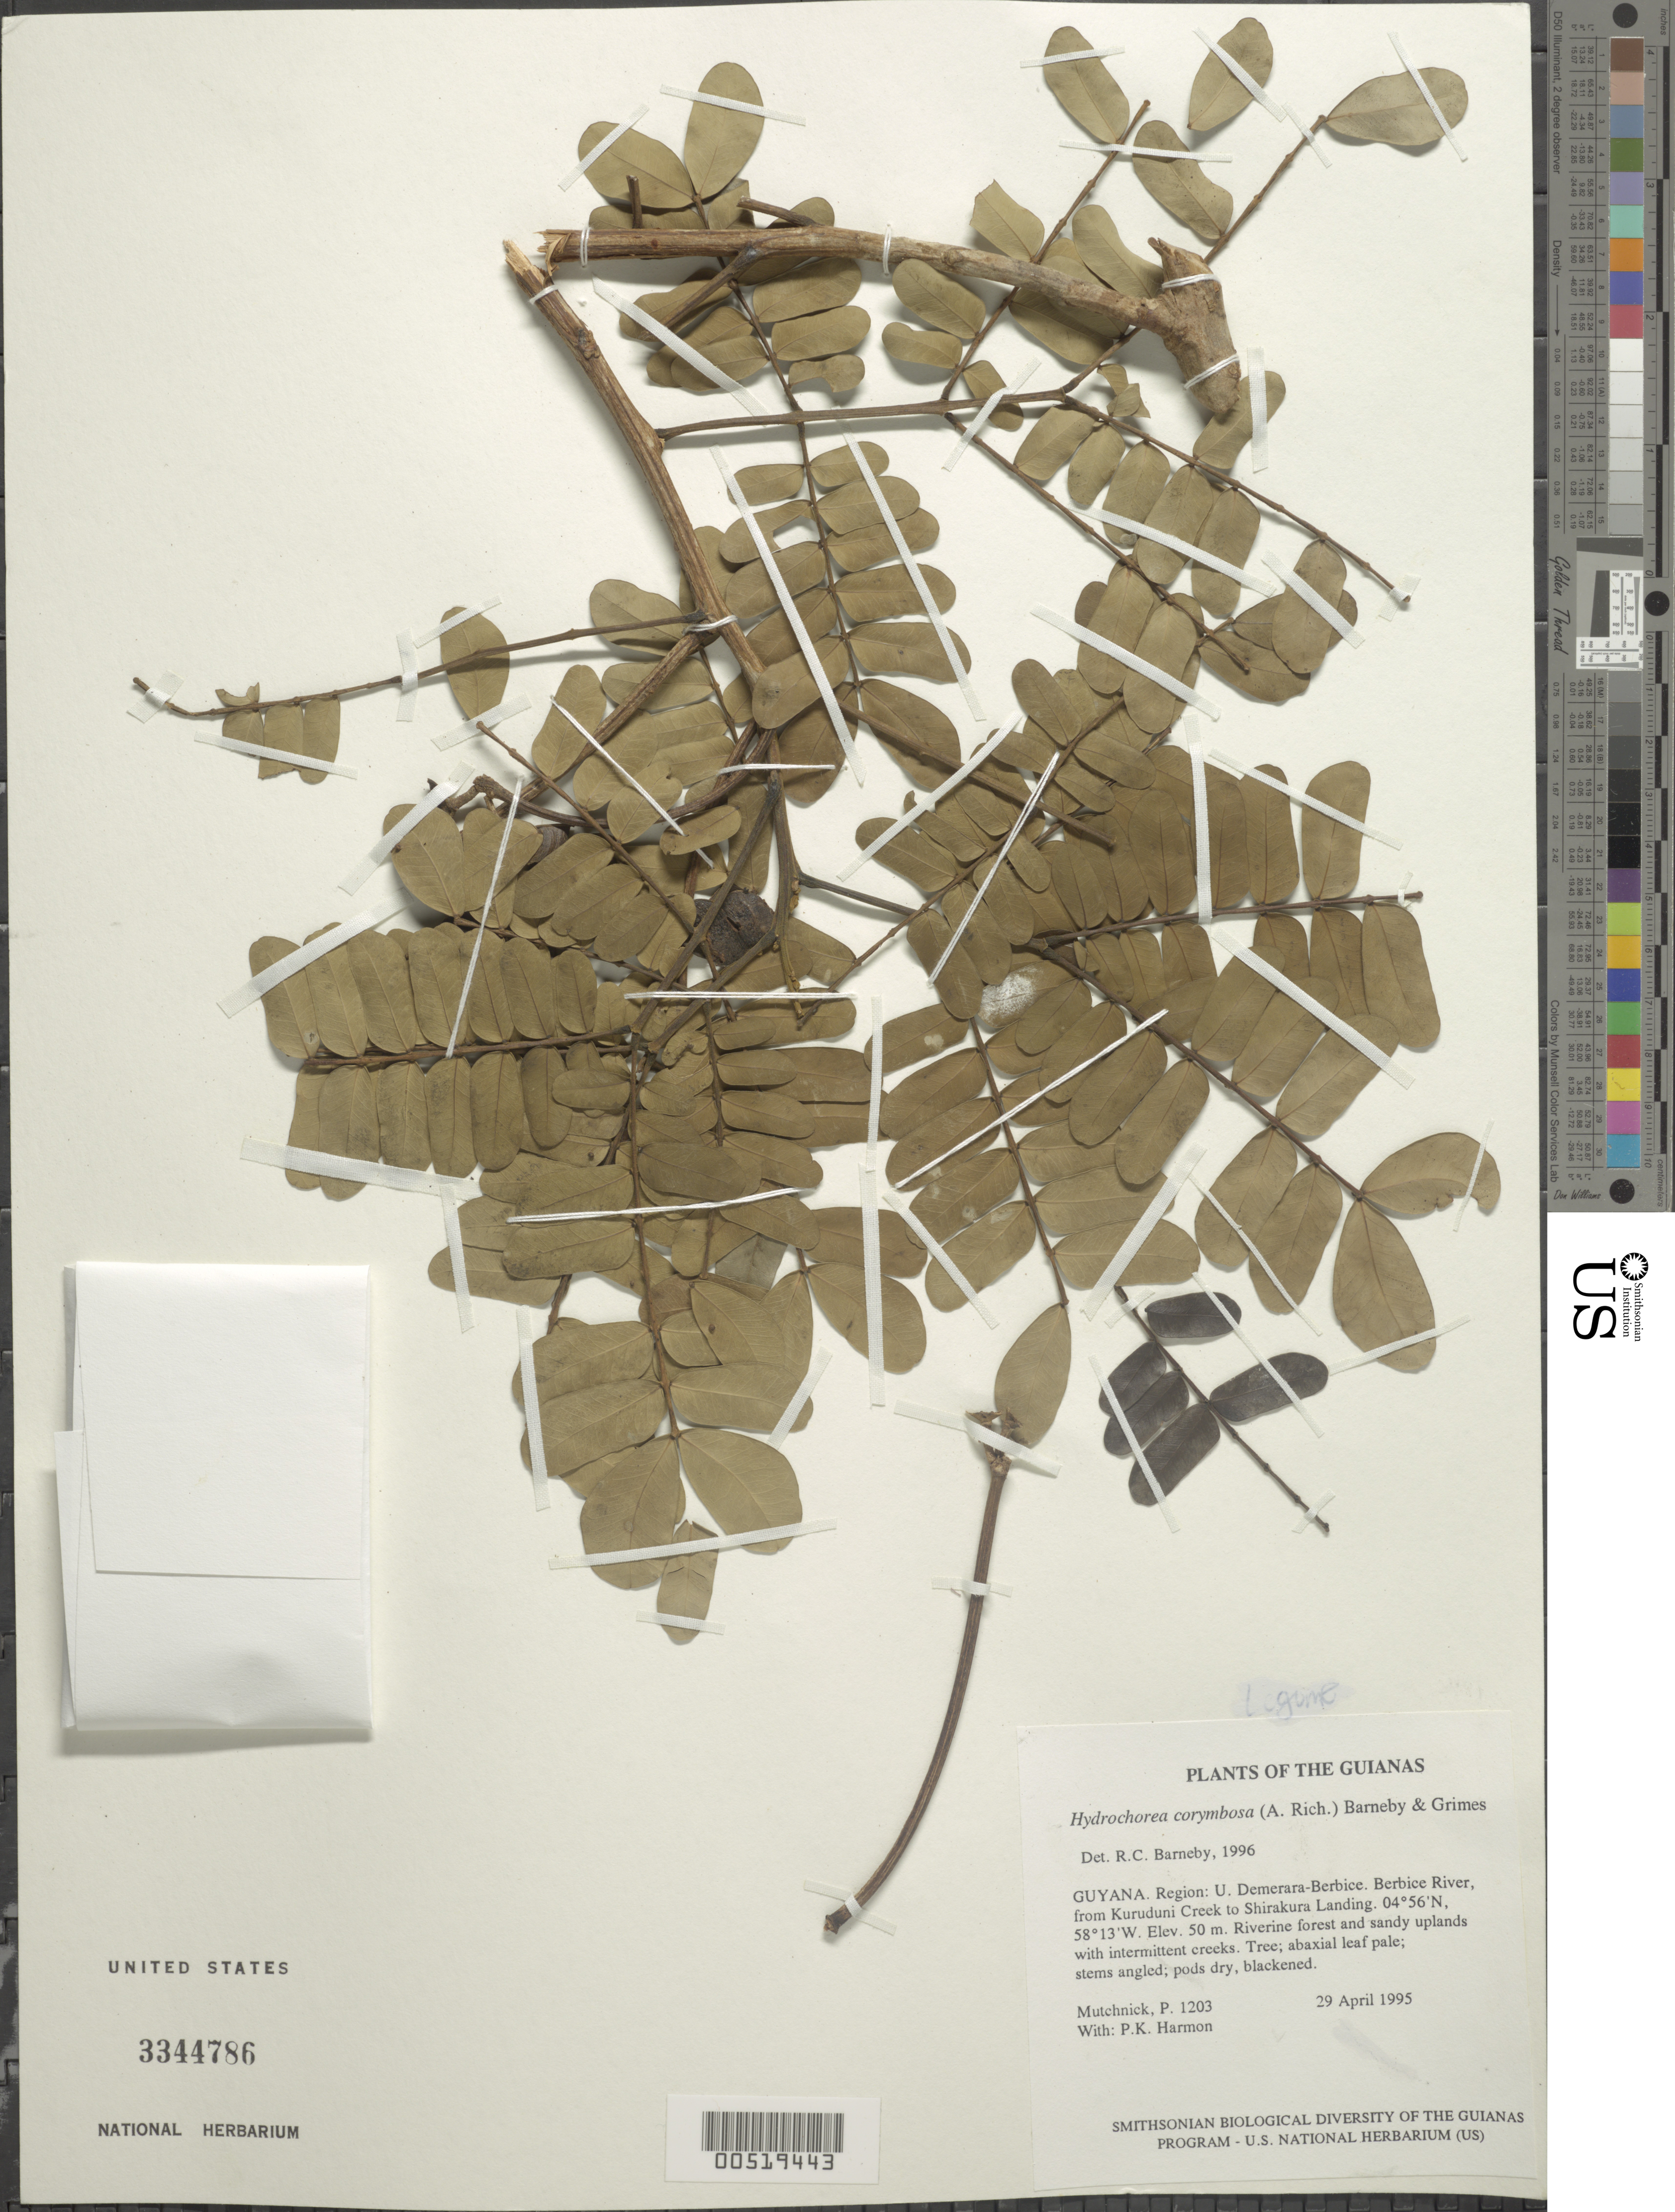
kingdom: Plantae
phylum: Tracheophyta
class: Magnoliopsida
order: Fabales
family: Fabaceae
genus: Hydrochorea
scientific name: Hydrochorea corymbosa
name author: (Rich.) Barneby & J.W. Grimes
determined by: Barneby, Rupert C., (NY)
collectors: P. Mutchnick & P. Harmon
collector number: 1203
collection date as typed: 29 April 1995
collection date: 1995-04-29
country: Guyana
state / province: U. Demerara-Berbice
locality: Berbice River, from Kuruduni Creek to Shirakura Landing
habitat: Riverine forest and sandy uplands with intermittent creeks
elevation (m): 50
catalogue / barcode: US 3344786